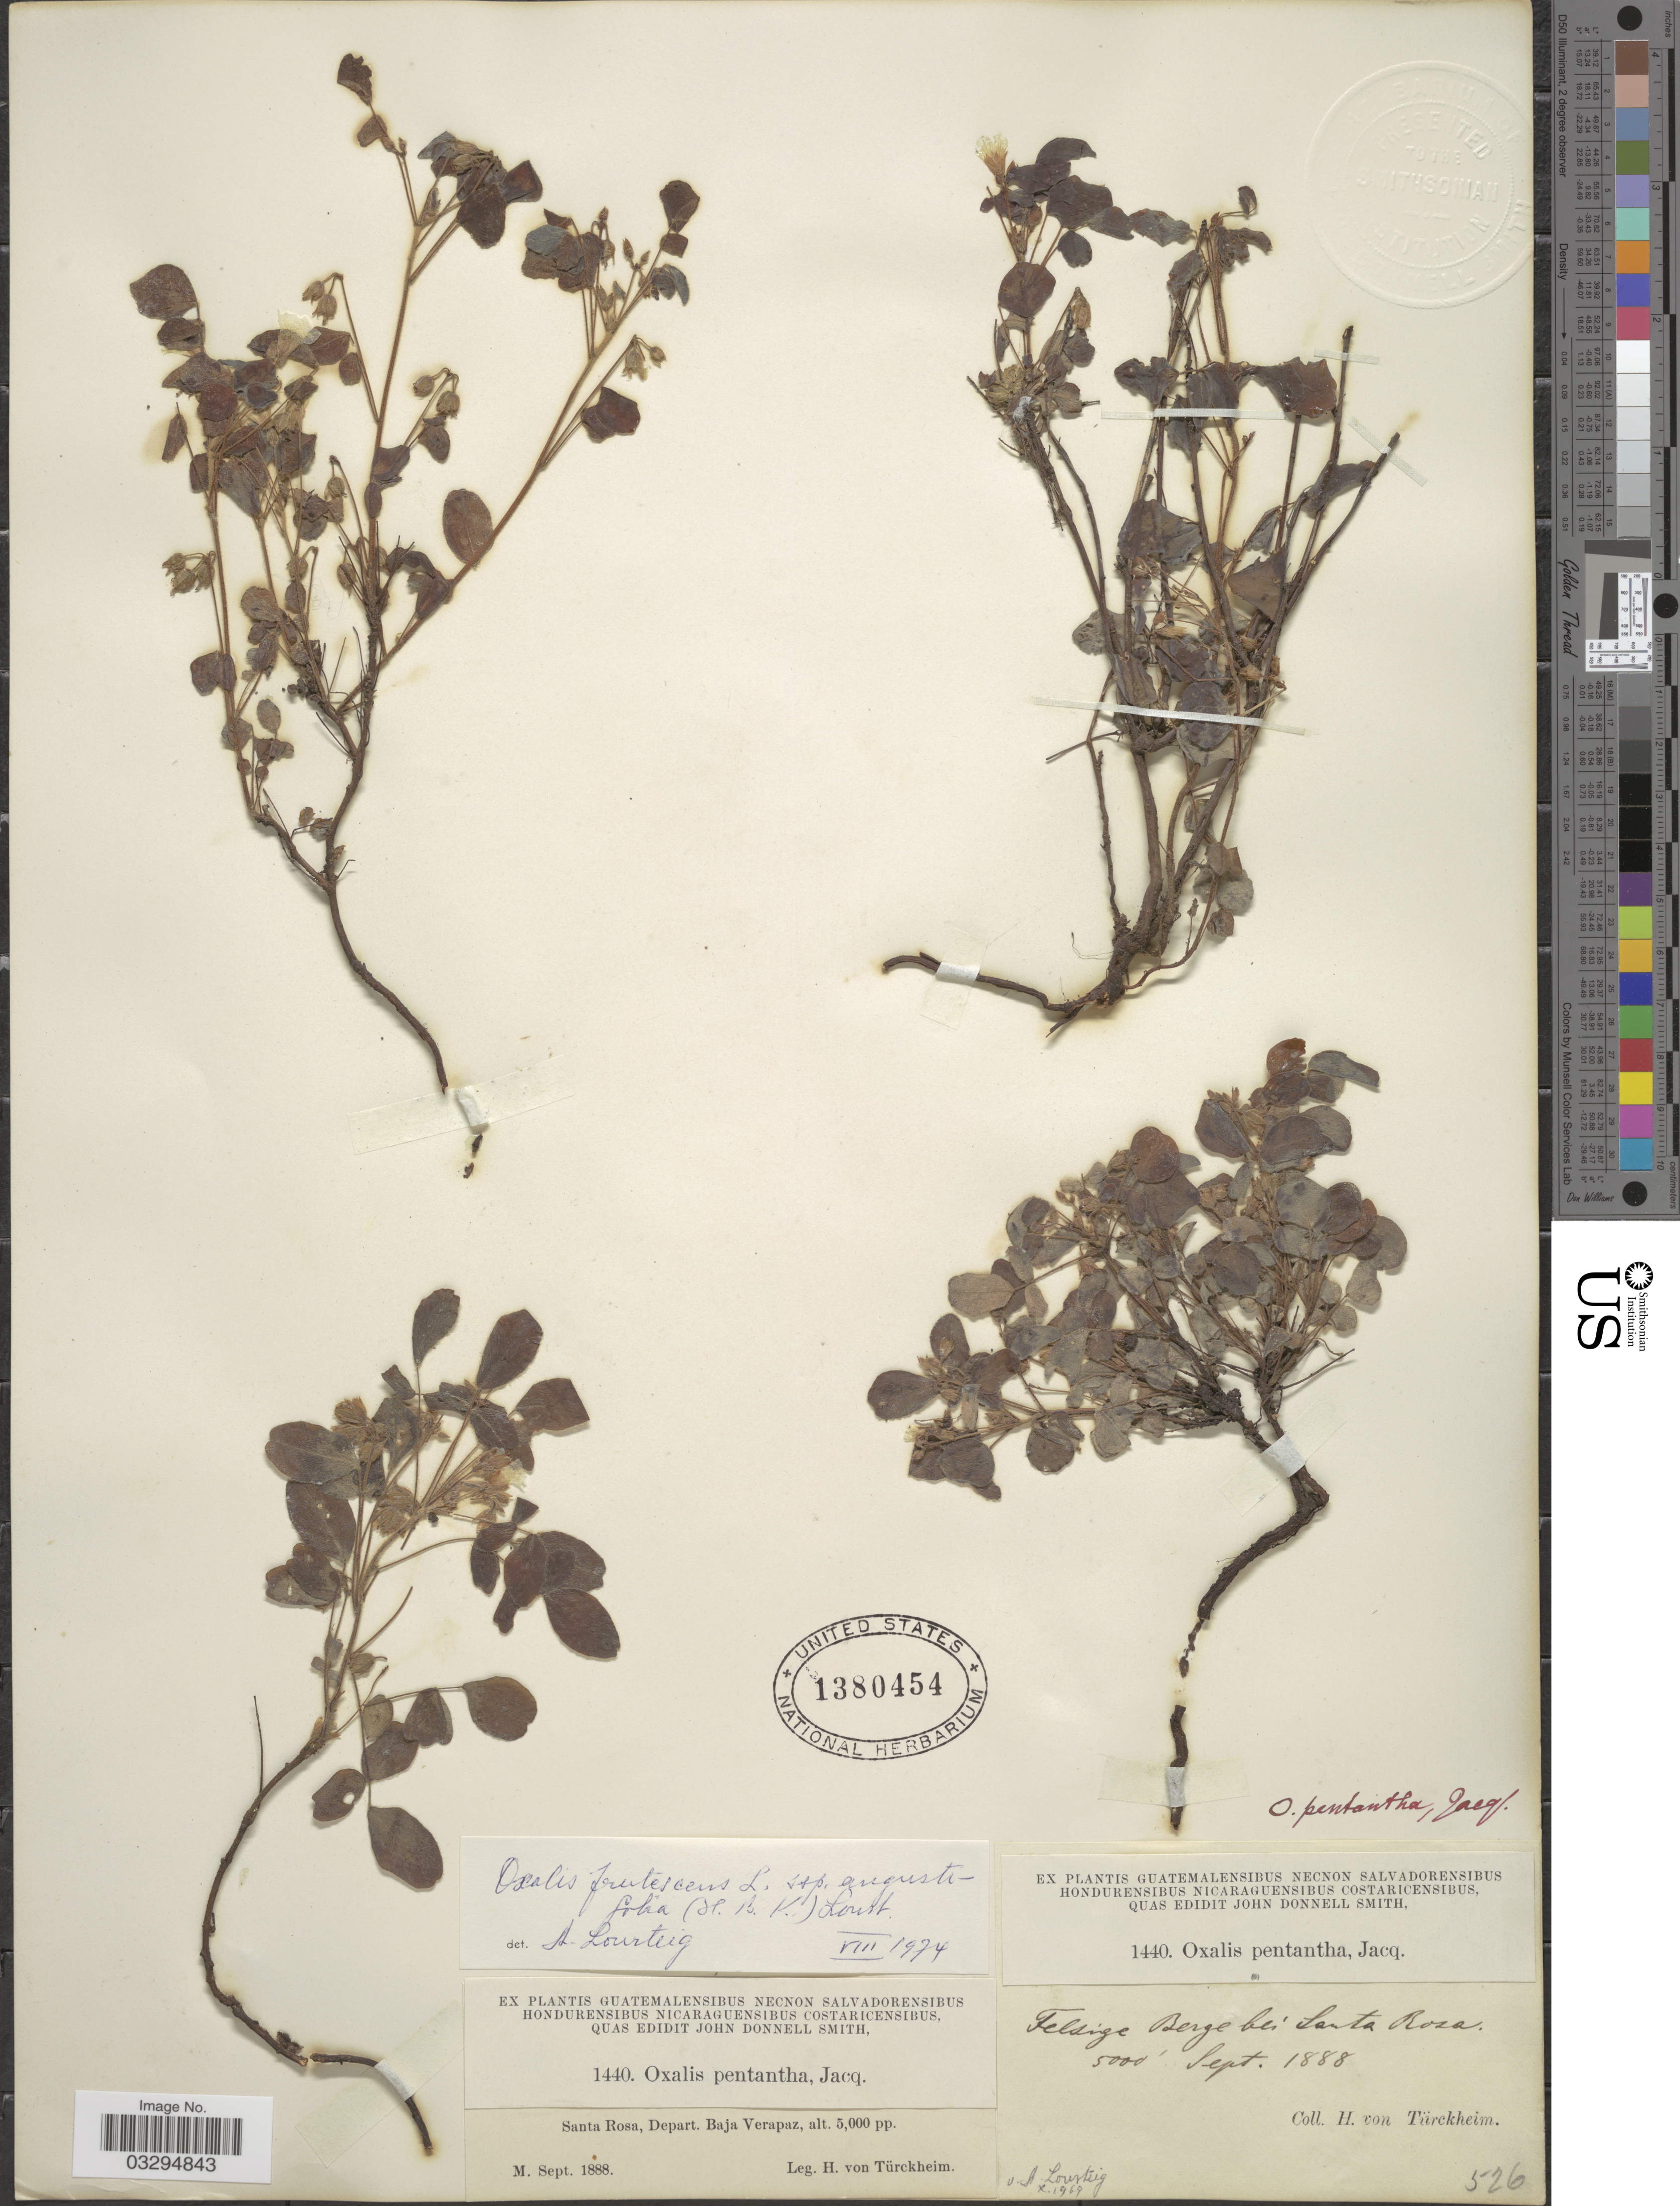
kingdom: Plantae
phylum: Tracheophyta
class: Magnoliopsida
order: Oxalidales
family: Oxalidaceae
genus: Oxalis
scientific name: Oxalis frutescens subsp. angustifolia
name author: (Kunth) Lourteig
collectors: H. von Türckheim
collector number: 1440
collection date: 1888-09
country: Guatemala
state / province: Baja Verapaz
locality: Santa Rosa, Depart. Baja Verapaz. Felsinge Berge bei Santa Rosa.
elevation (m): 1524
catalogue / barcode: US 1380454